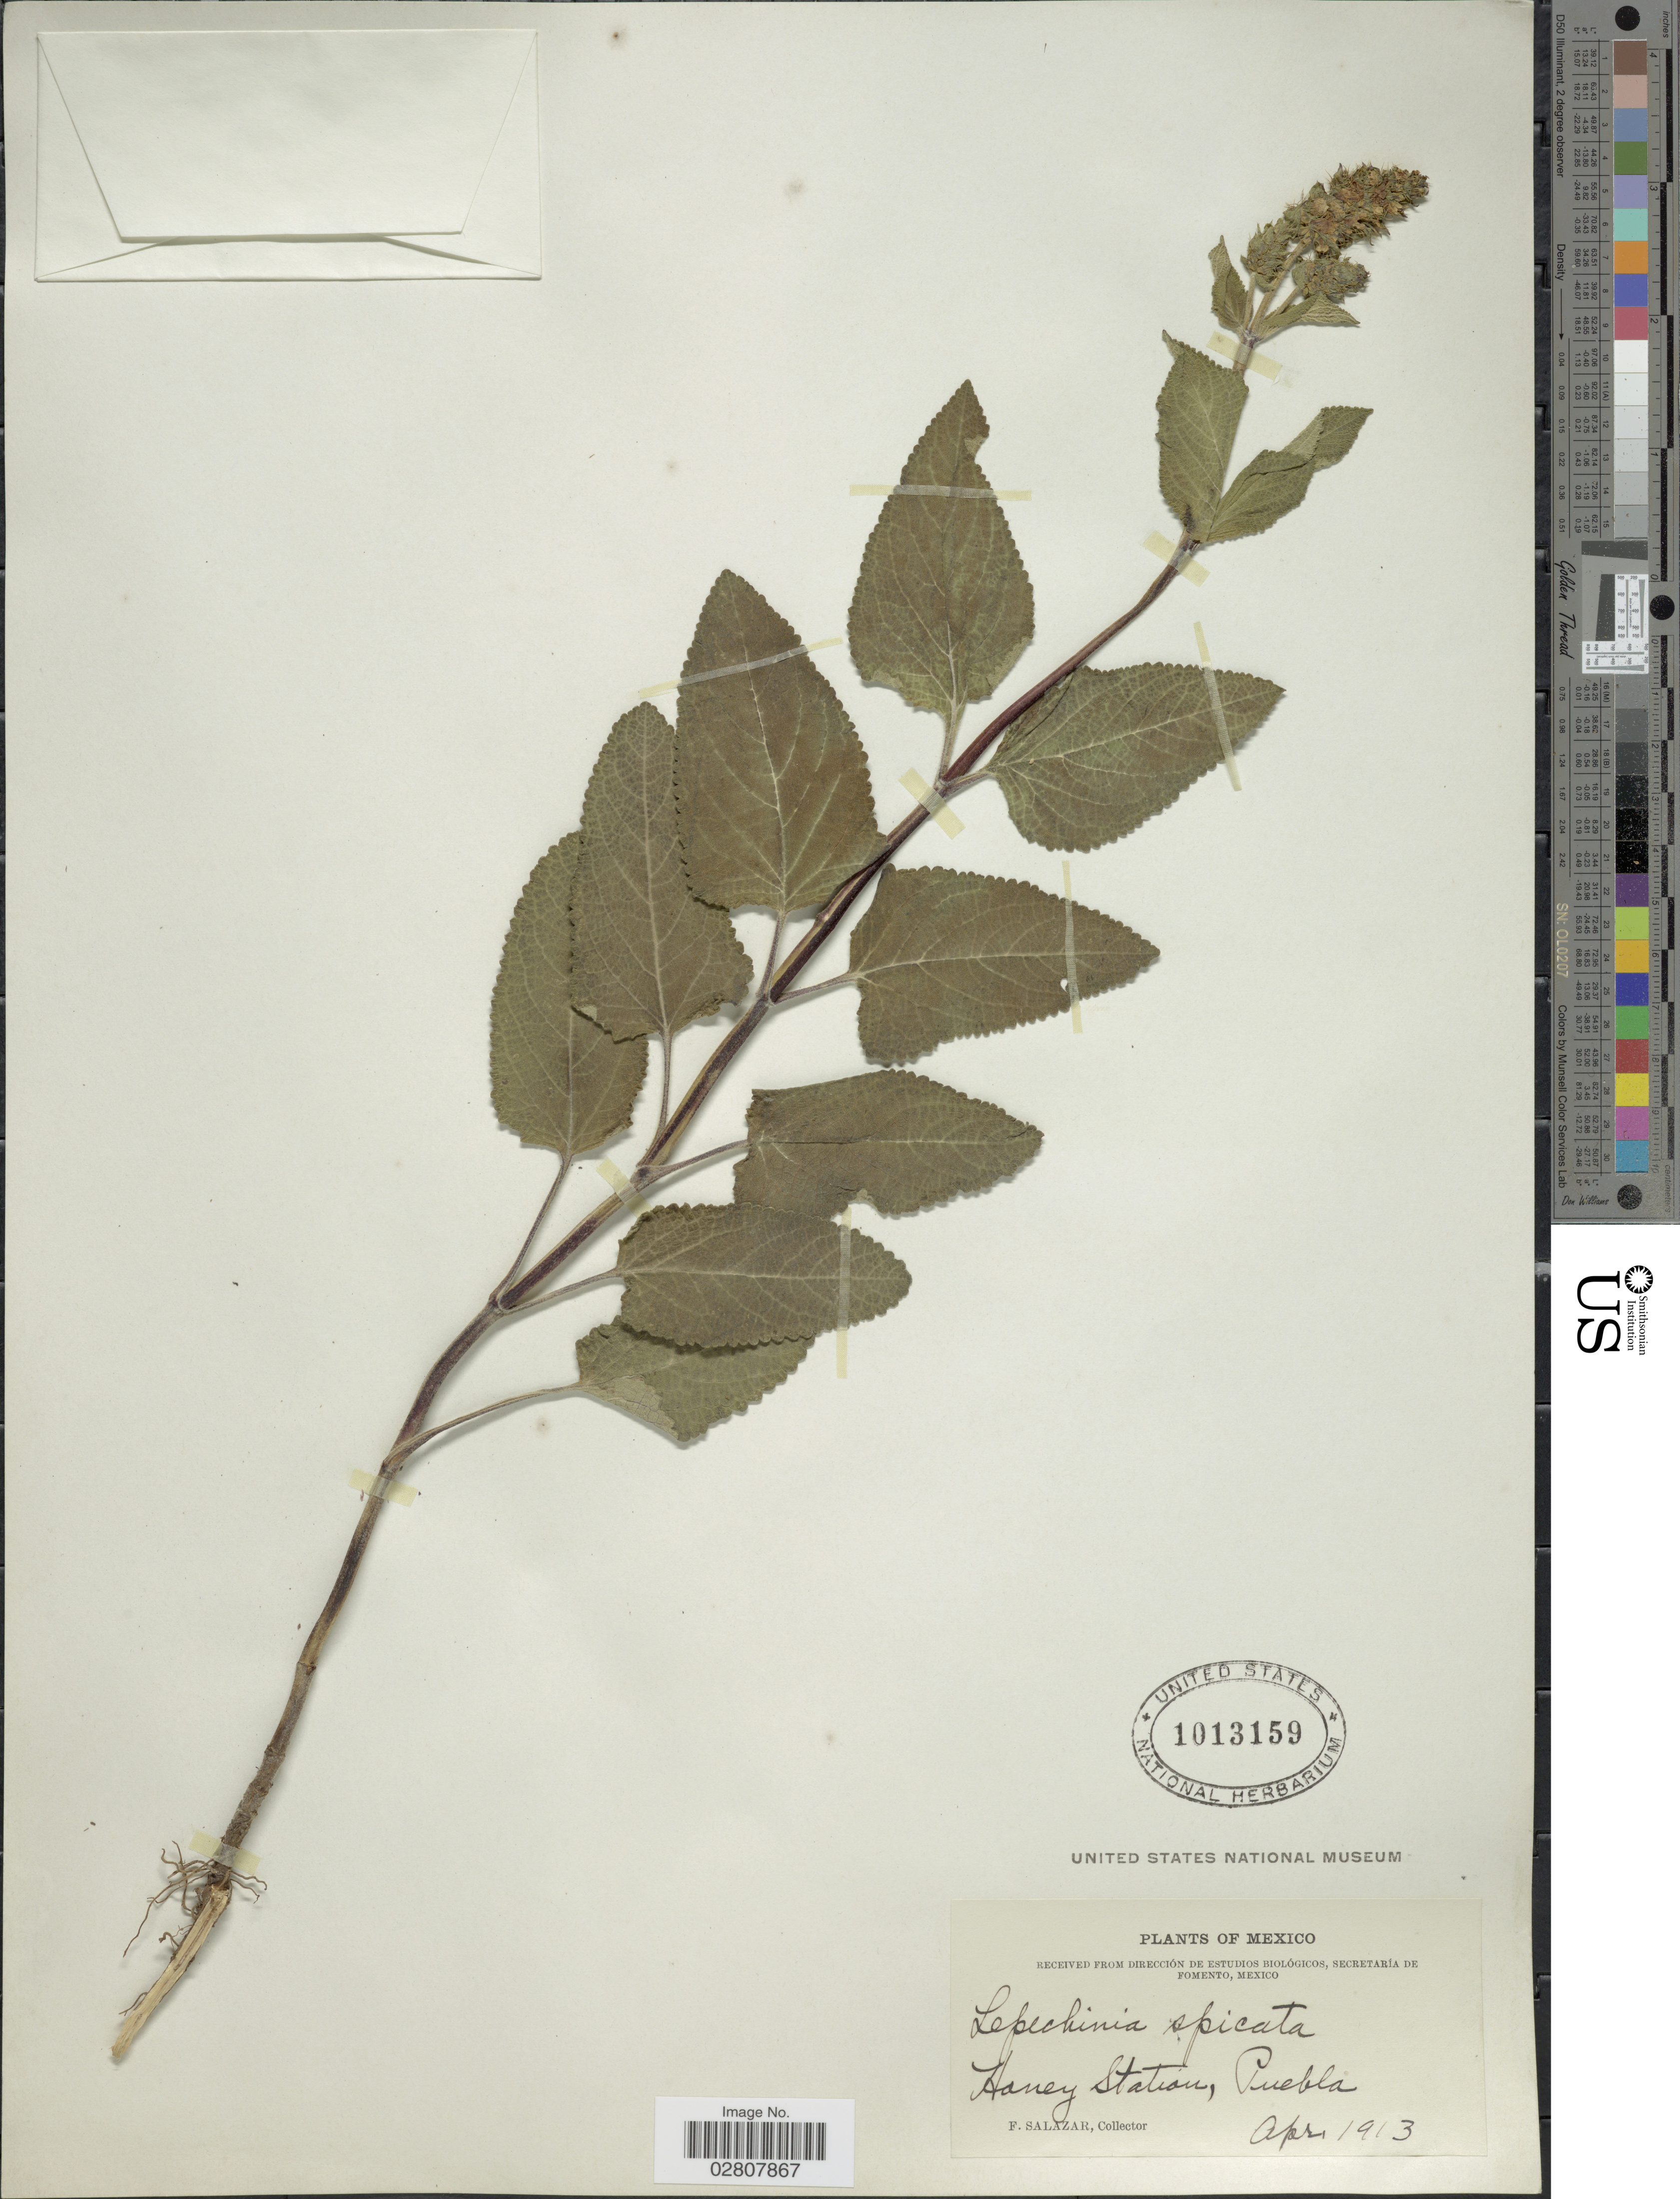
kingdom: Plantae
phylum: Tracheophyta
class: Magnoliopsida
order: Lamiales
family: Lamiaceae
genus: Lepechinia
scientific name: Lepechinia caulescens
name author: (Ortega) Epling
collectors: F. Salazar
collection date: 1913-04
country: Mexico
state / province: Puebla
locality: Honey Station.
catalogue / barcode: US 1013159